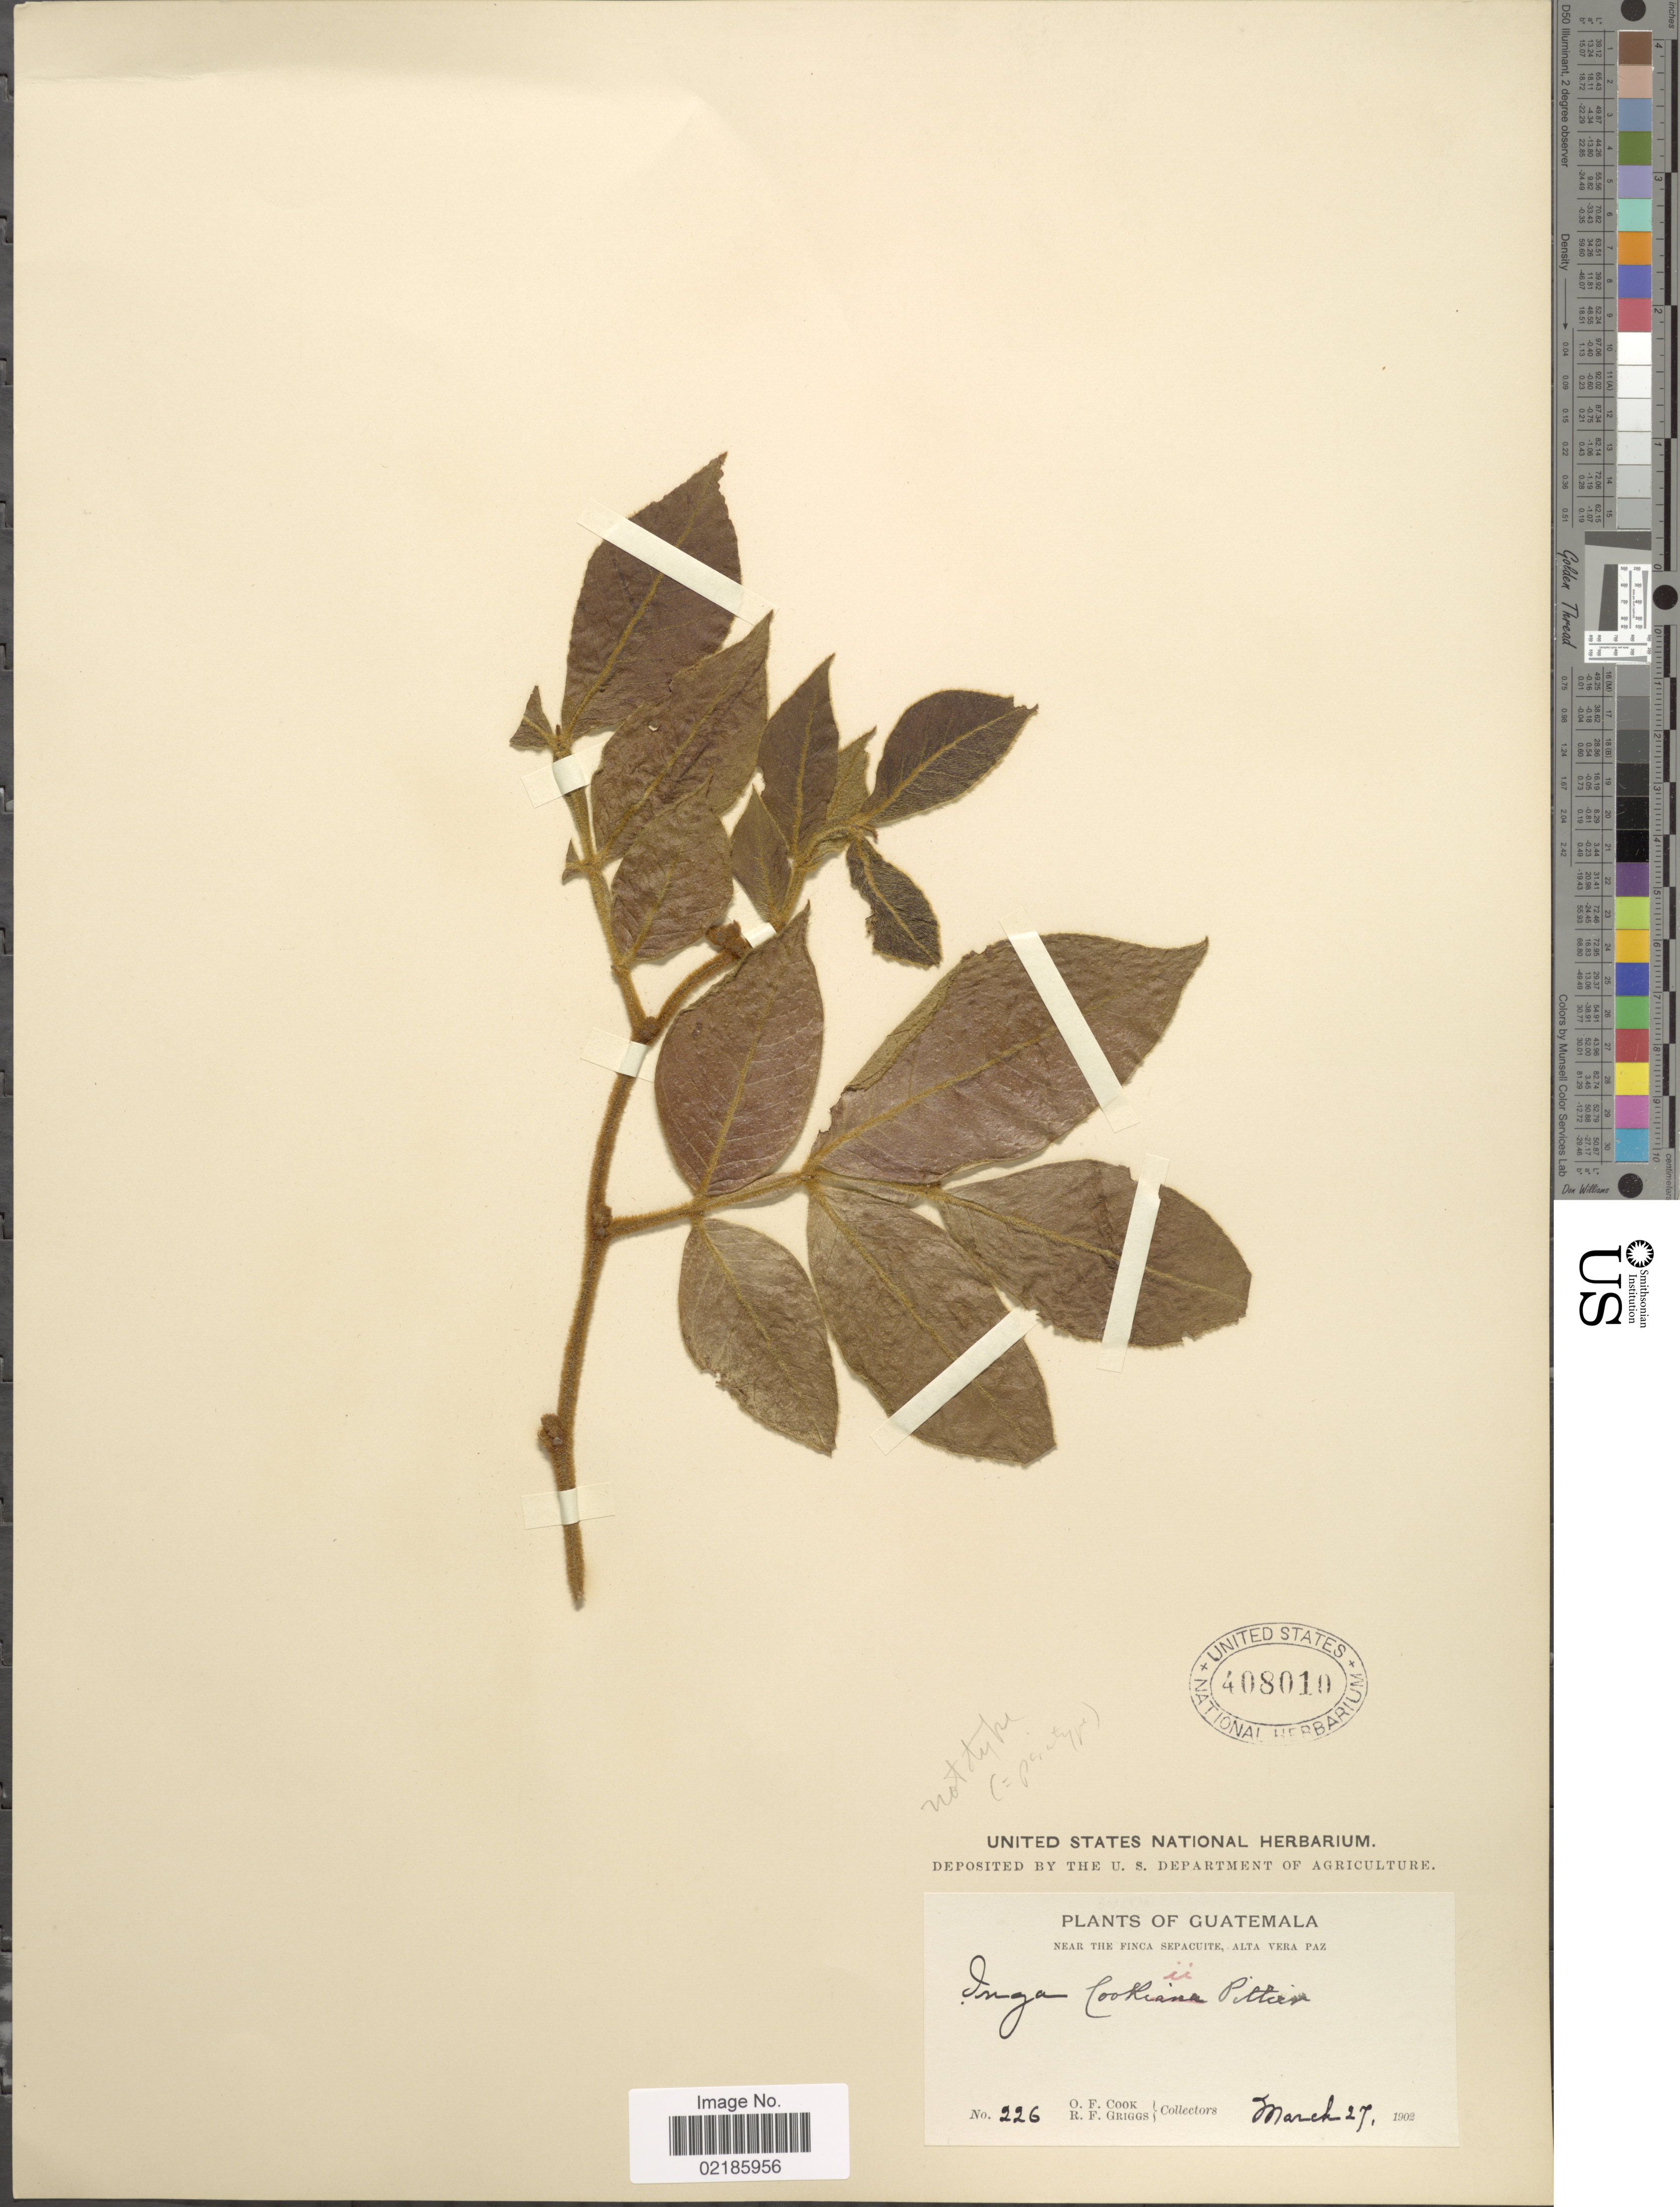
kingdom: Plantae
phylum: Tracheophyta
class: Magnoliopsida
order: Fabales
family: Fabaceae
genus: Inga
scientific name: Inga cookii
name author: Pittier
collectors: O. F. Cook & R. F. Griggs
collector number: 226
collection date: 1902-03-27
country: Guatemala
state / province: Alta Verapaz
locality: Near the Finca Sepacuite, Alta Vera Paz.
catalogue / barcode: US 408010